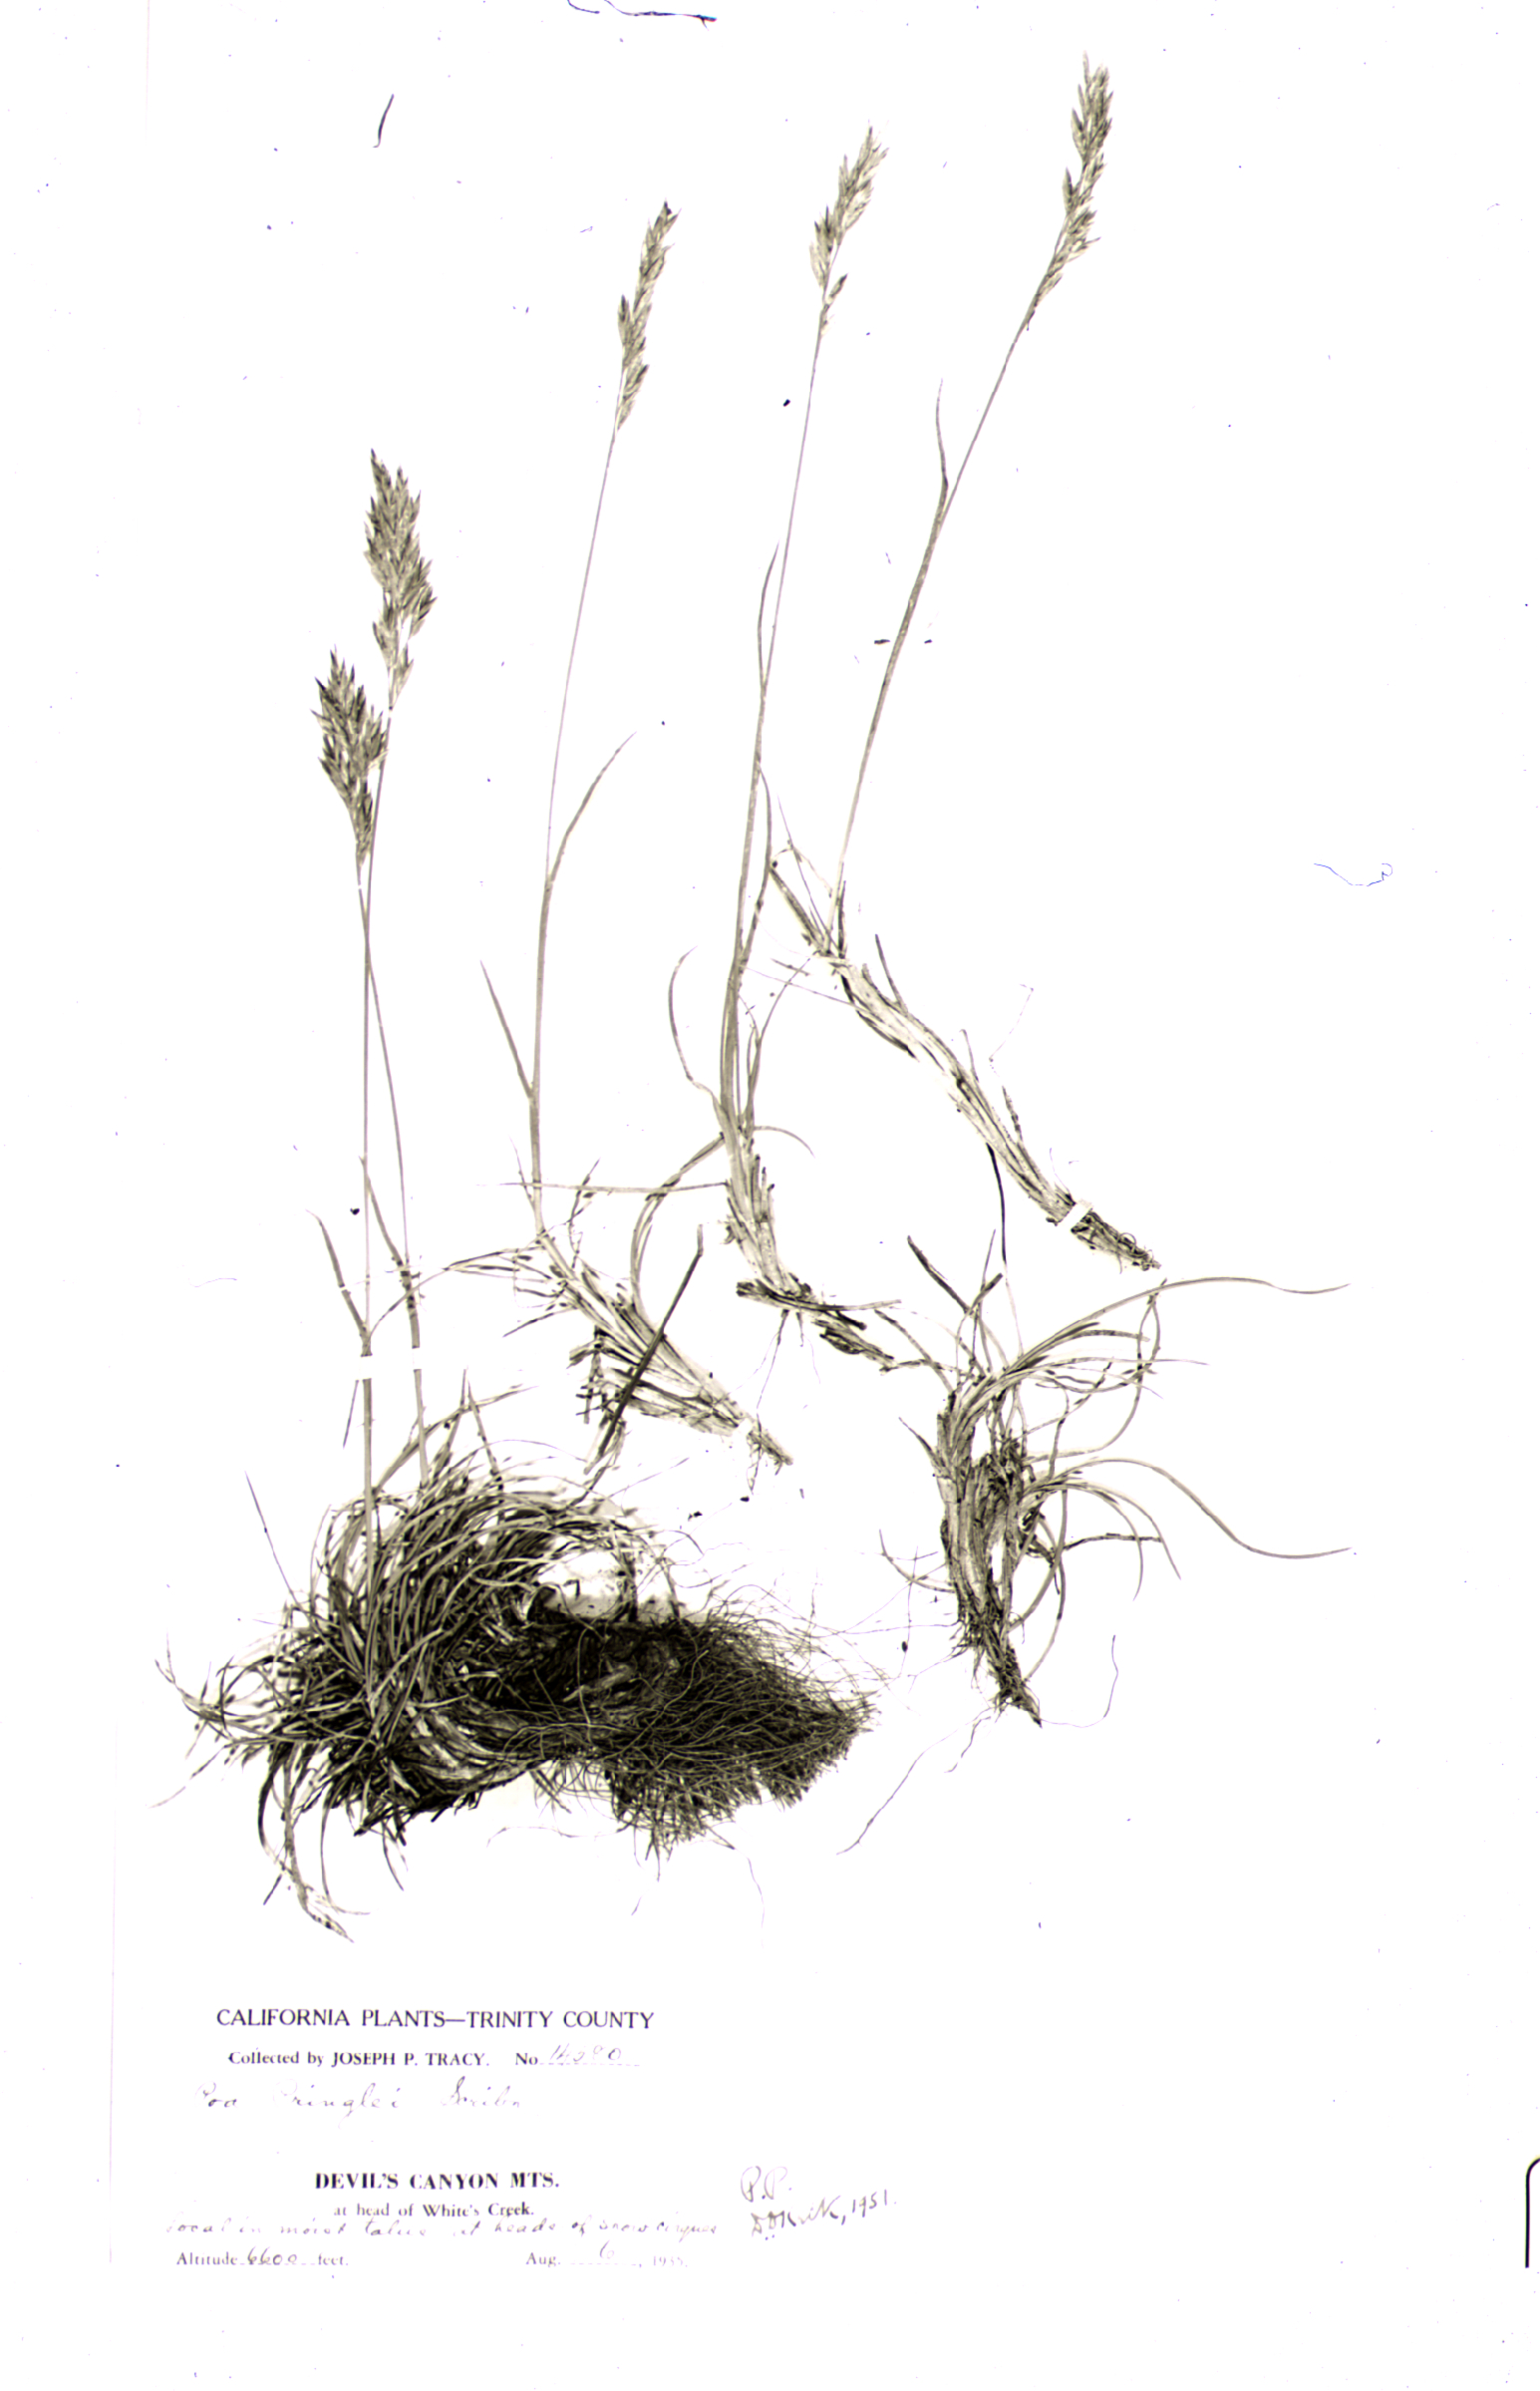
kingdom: Plantae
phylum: Tracheophyta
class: Liliopsida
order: Poales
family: Poaceae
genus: Poa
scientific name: Poa pringlei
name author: Scribn.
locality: USA, CA